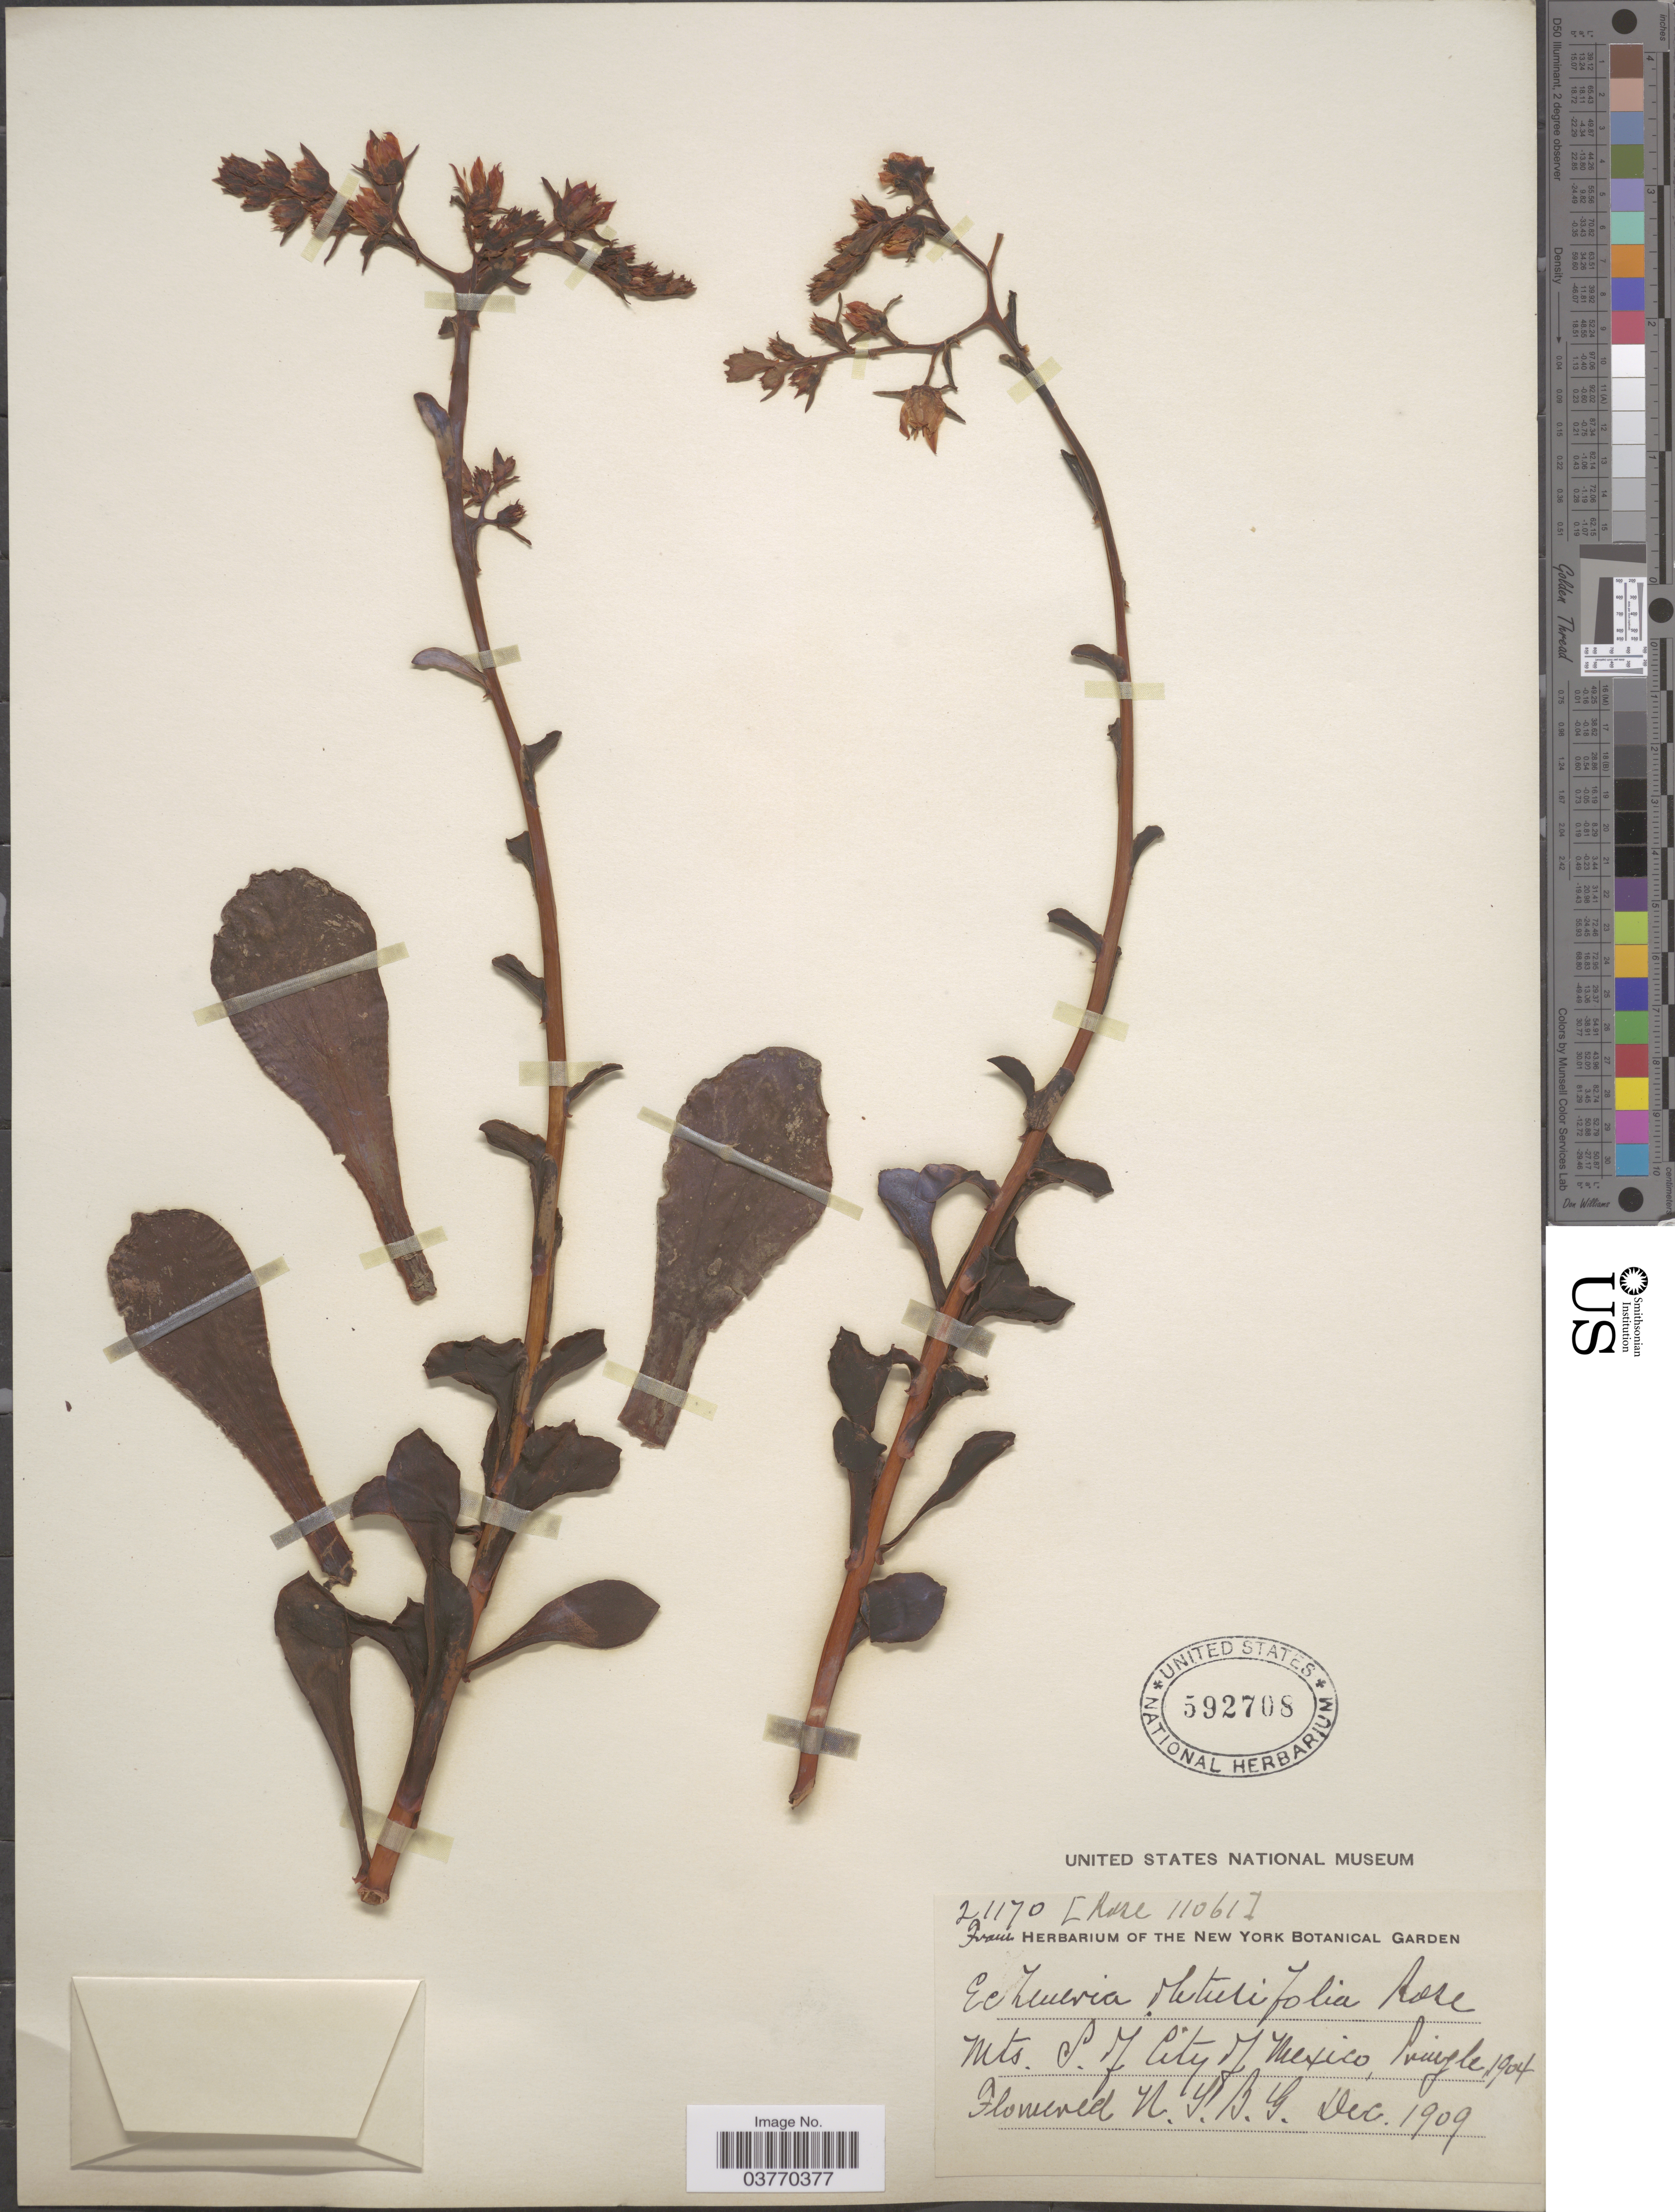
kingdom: Plantae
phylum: Tracheophyta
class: Magnoliopsida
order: Saxifragales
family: Crassulaceae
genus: Echeveria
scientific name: Echeveria obtusifolia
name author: Rose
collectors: New York Botanical Garden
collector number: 21170 [Rose11061]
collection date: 1904-12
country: Mexico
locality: N.Y.B.G.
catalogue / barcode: US 592708